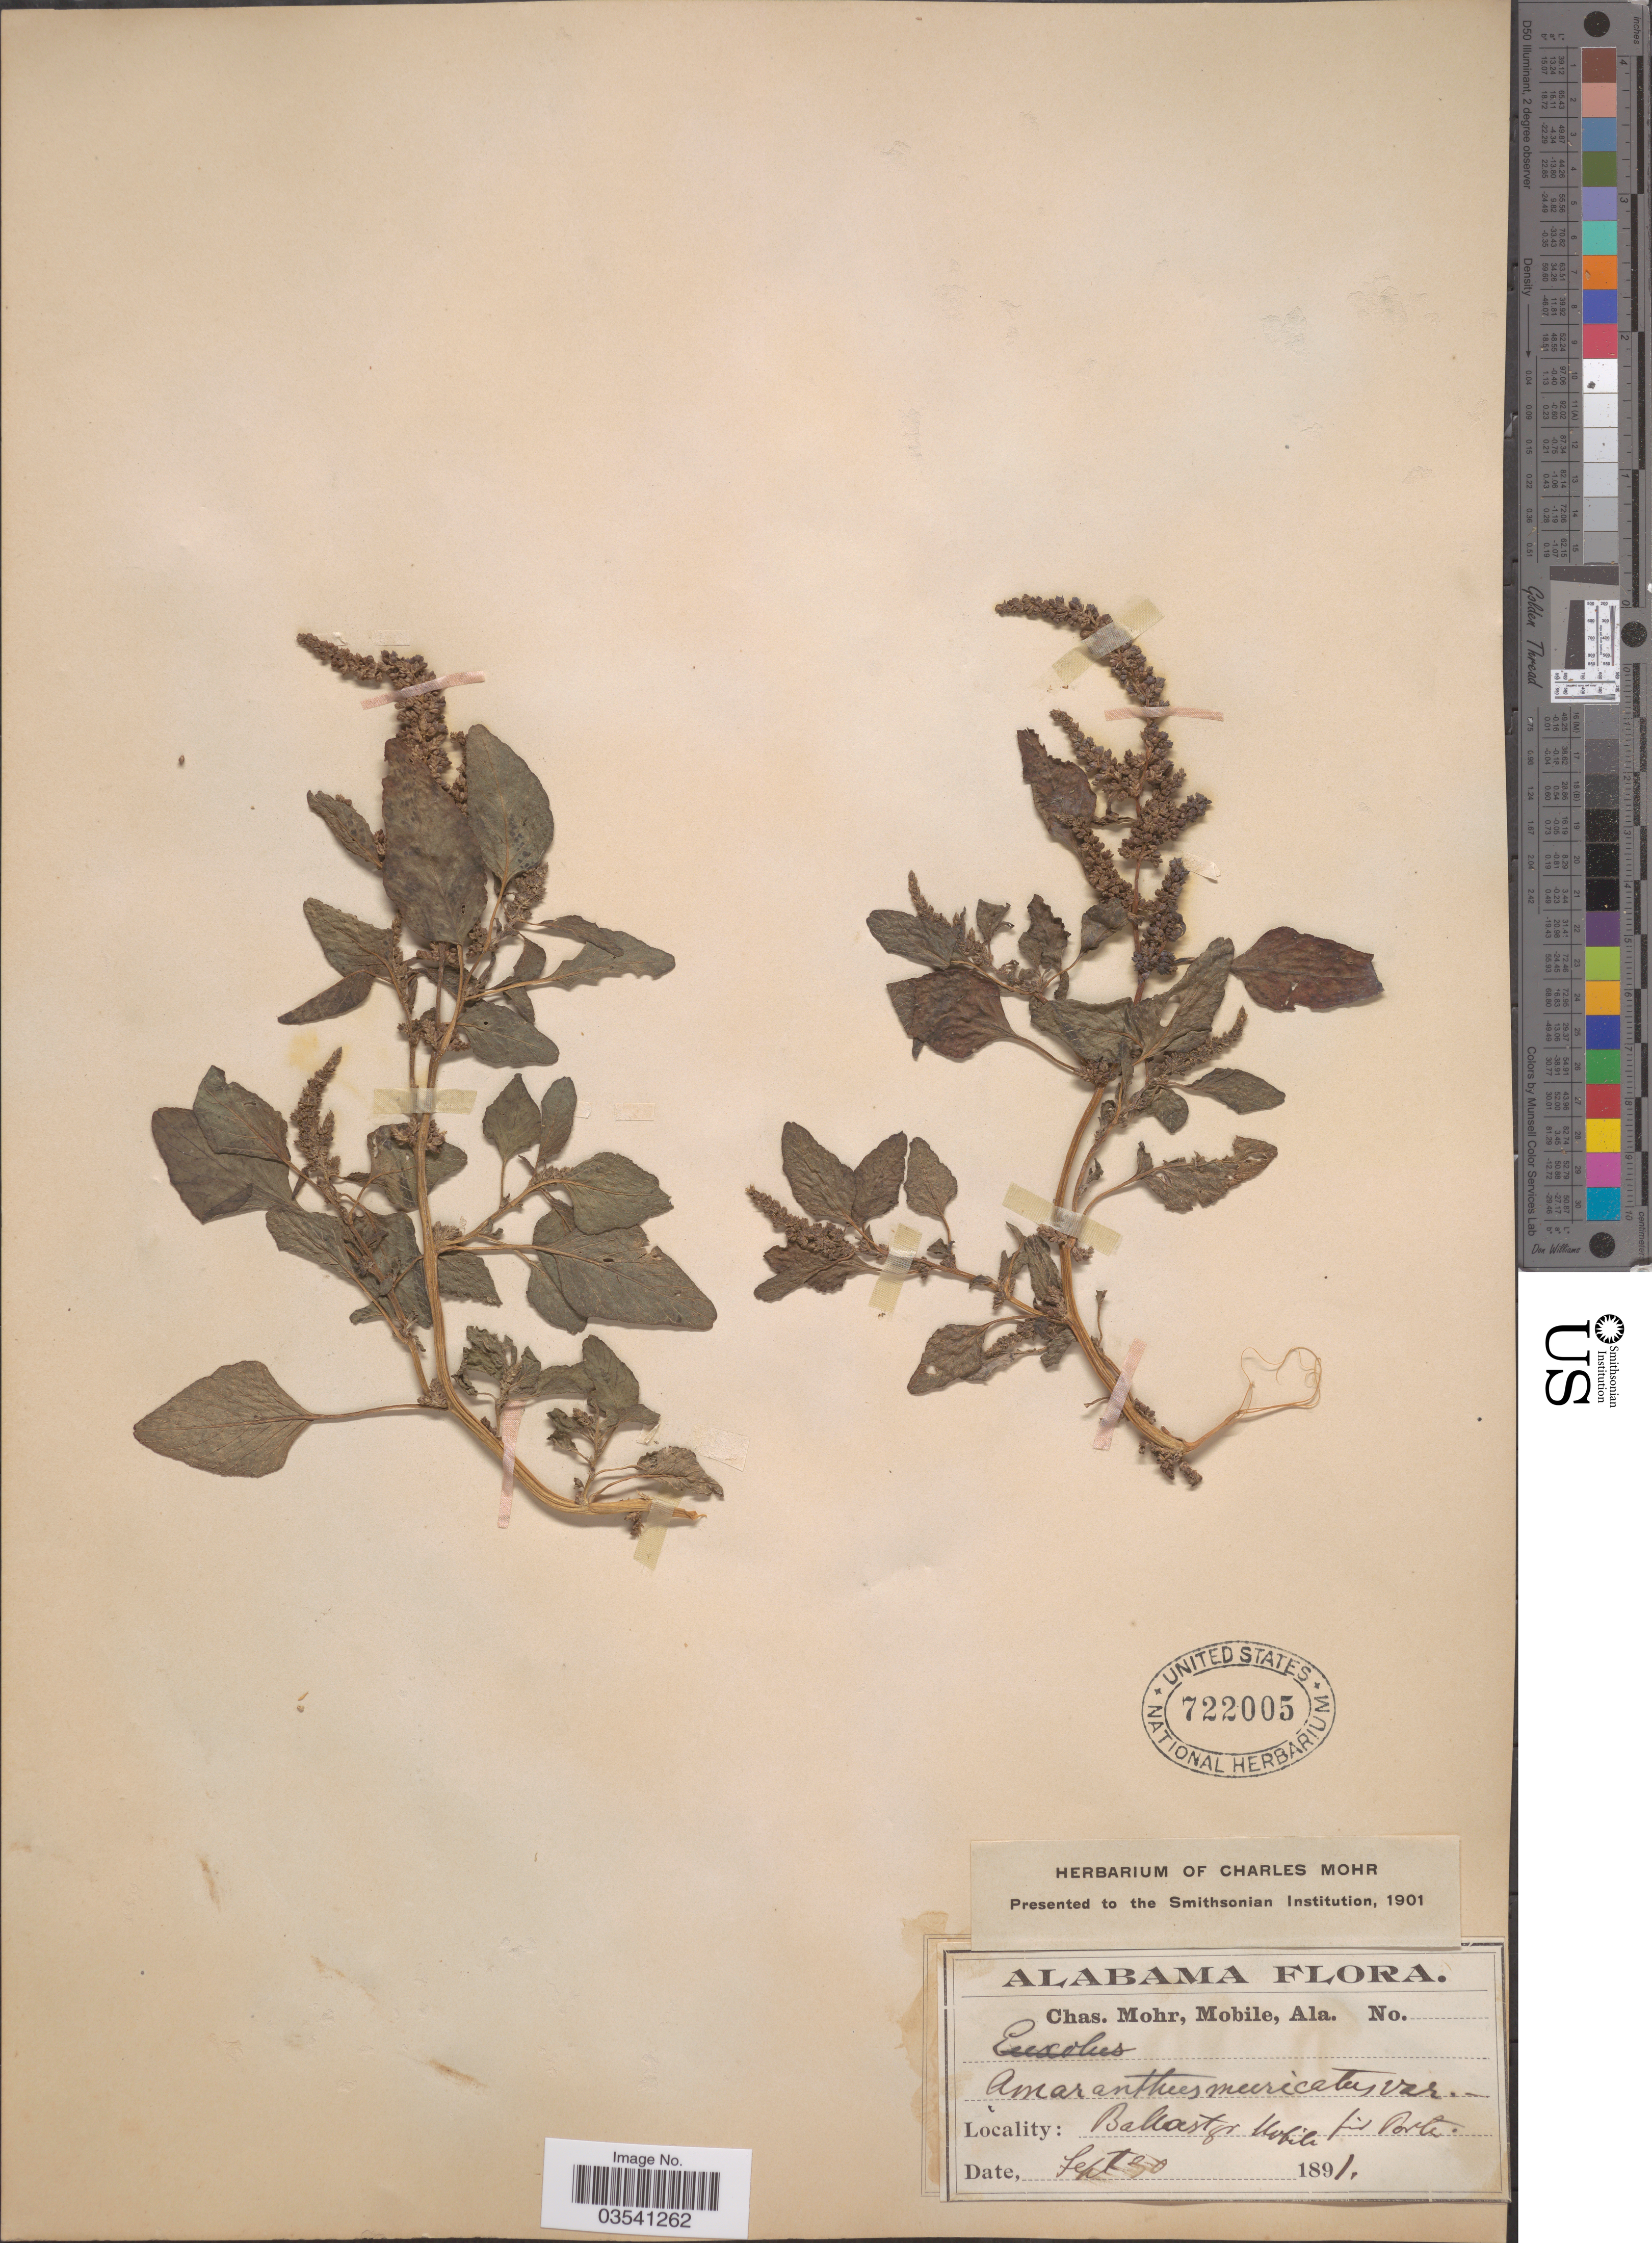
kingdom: Plantae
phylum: Tracheophyta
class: Magnoliopsida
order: Caryophyllales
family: Amaranthaceae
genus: Amaranthus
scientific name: Amaranthus viridis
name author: L.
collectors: Mohr, C. T. (herbarium)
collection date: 1891-09-30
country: United States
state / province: Alabama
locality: Mobile. Ballast gr.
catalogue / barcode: US 722005